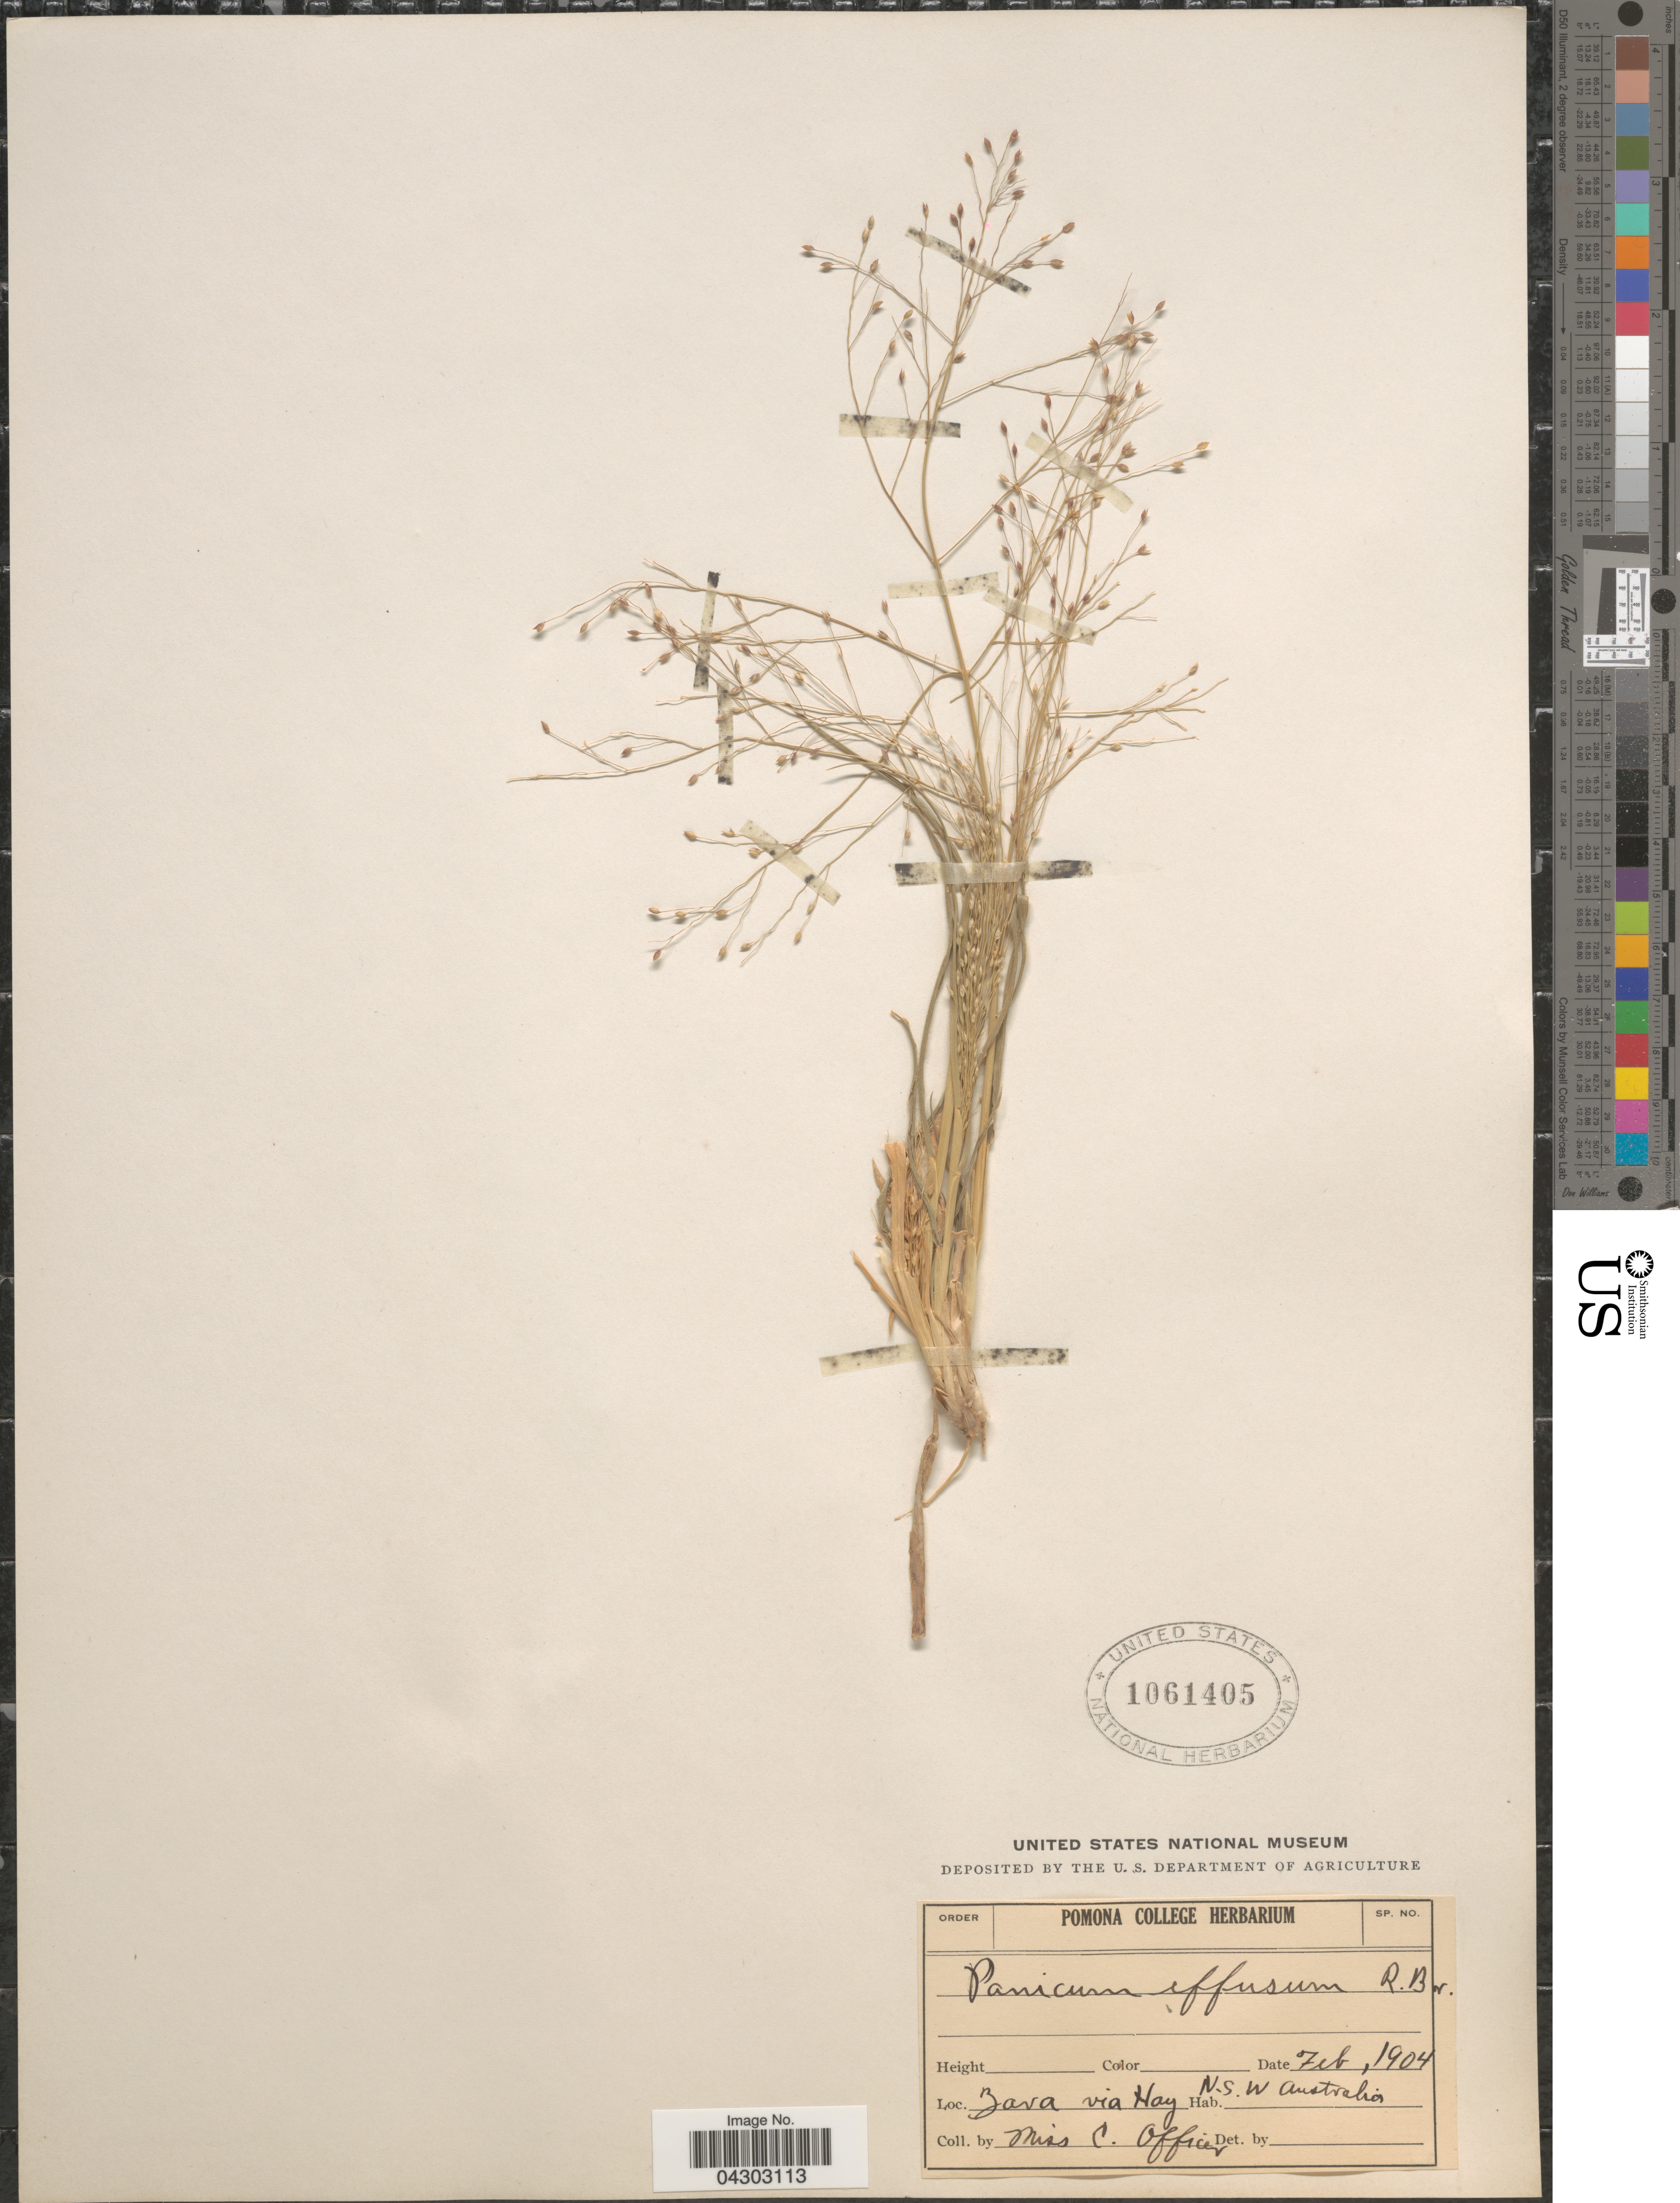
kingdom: Plantae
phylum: Tracheophyta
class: Liliopsida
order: Poales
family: Poaceae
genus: Panicum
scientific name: Panicum effusum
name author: R. Br.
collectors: Miss C. Officer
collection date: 1904-02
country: Australia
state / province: New South Wales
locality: Bava via Hay.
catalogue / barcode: US 1061405